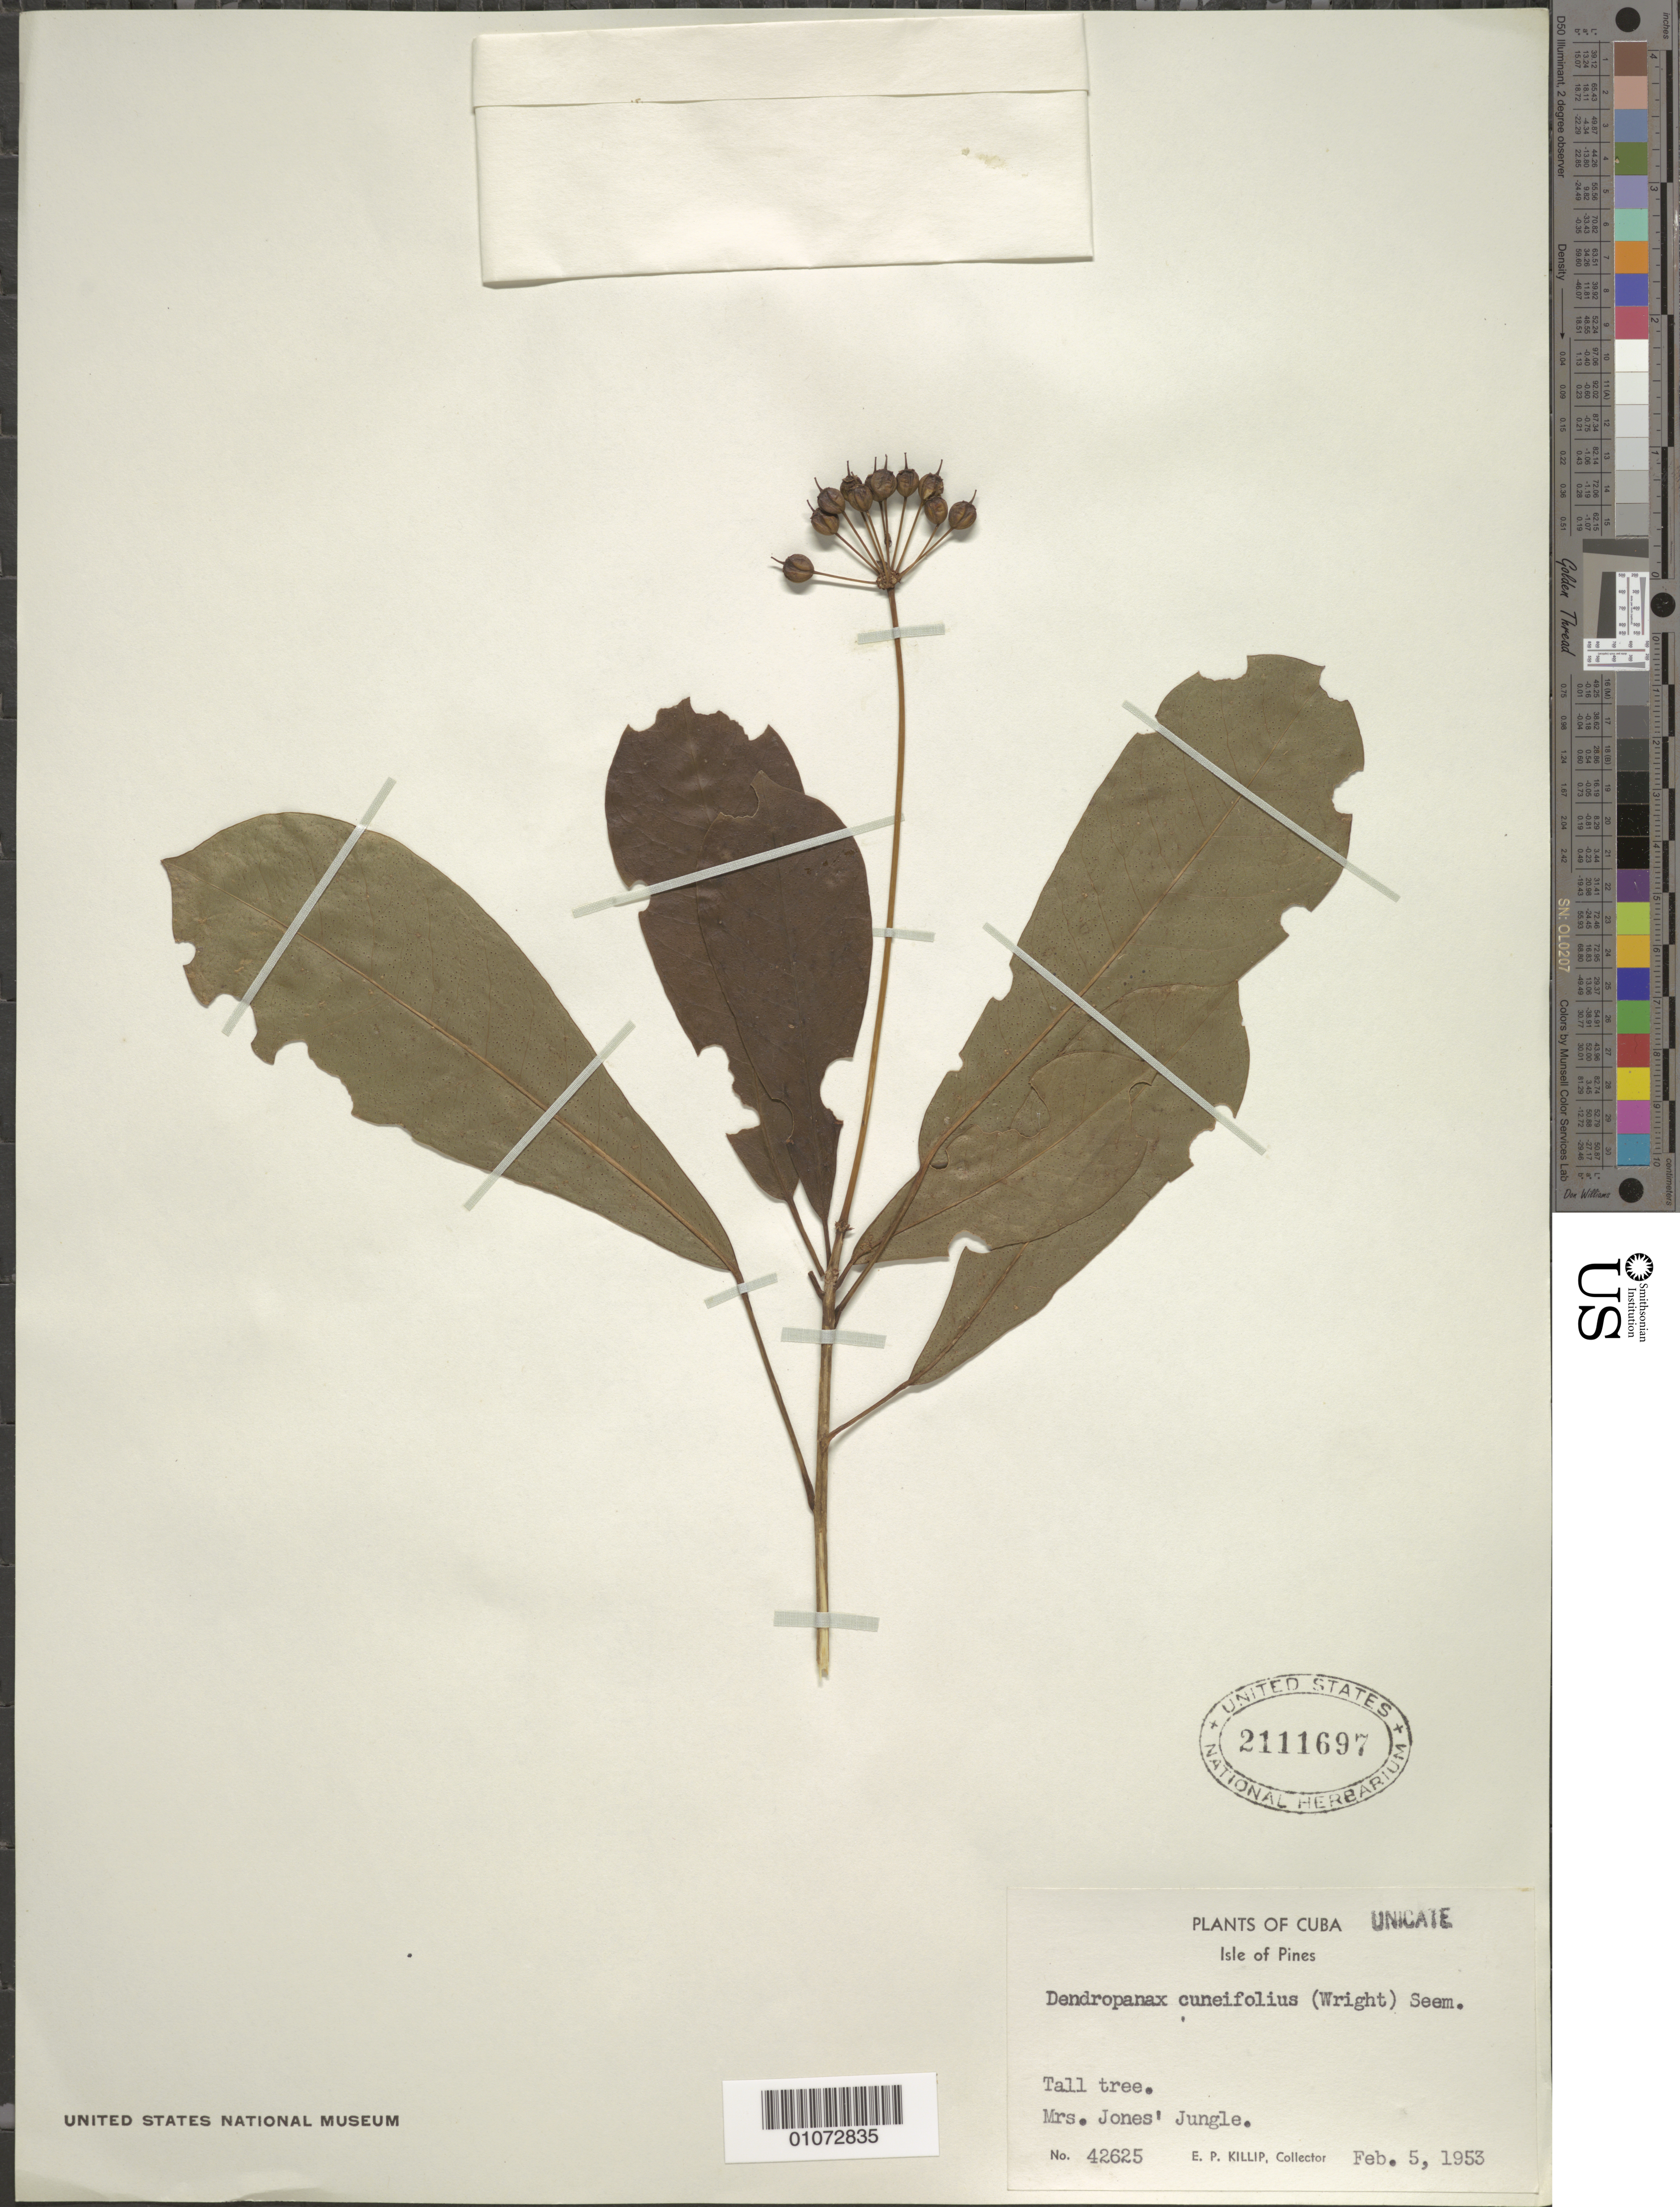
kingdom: Plantae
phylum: Tracheophyta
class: Magnoliopsida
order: Apiales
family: Araliaceae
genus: Dendropanax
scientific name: Dendropanax cuneifolius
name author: (C. Wright ex Griseb.) Seem.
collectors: E. P. Killip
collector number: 42625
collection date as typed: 05 Feb 1953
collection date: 1953-02-05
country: Cuba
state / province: Isla de La Juventud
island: Isla de la Juventud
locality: Mrs Jones' Jungle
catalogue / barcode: US 2111697